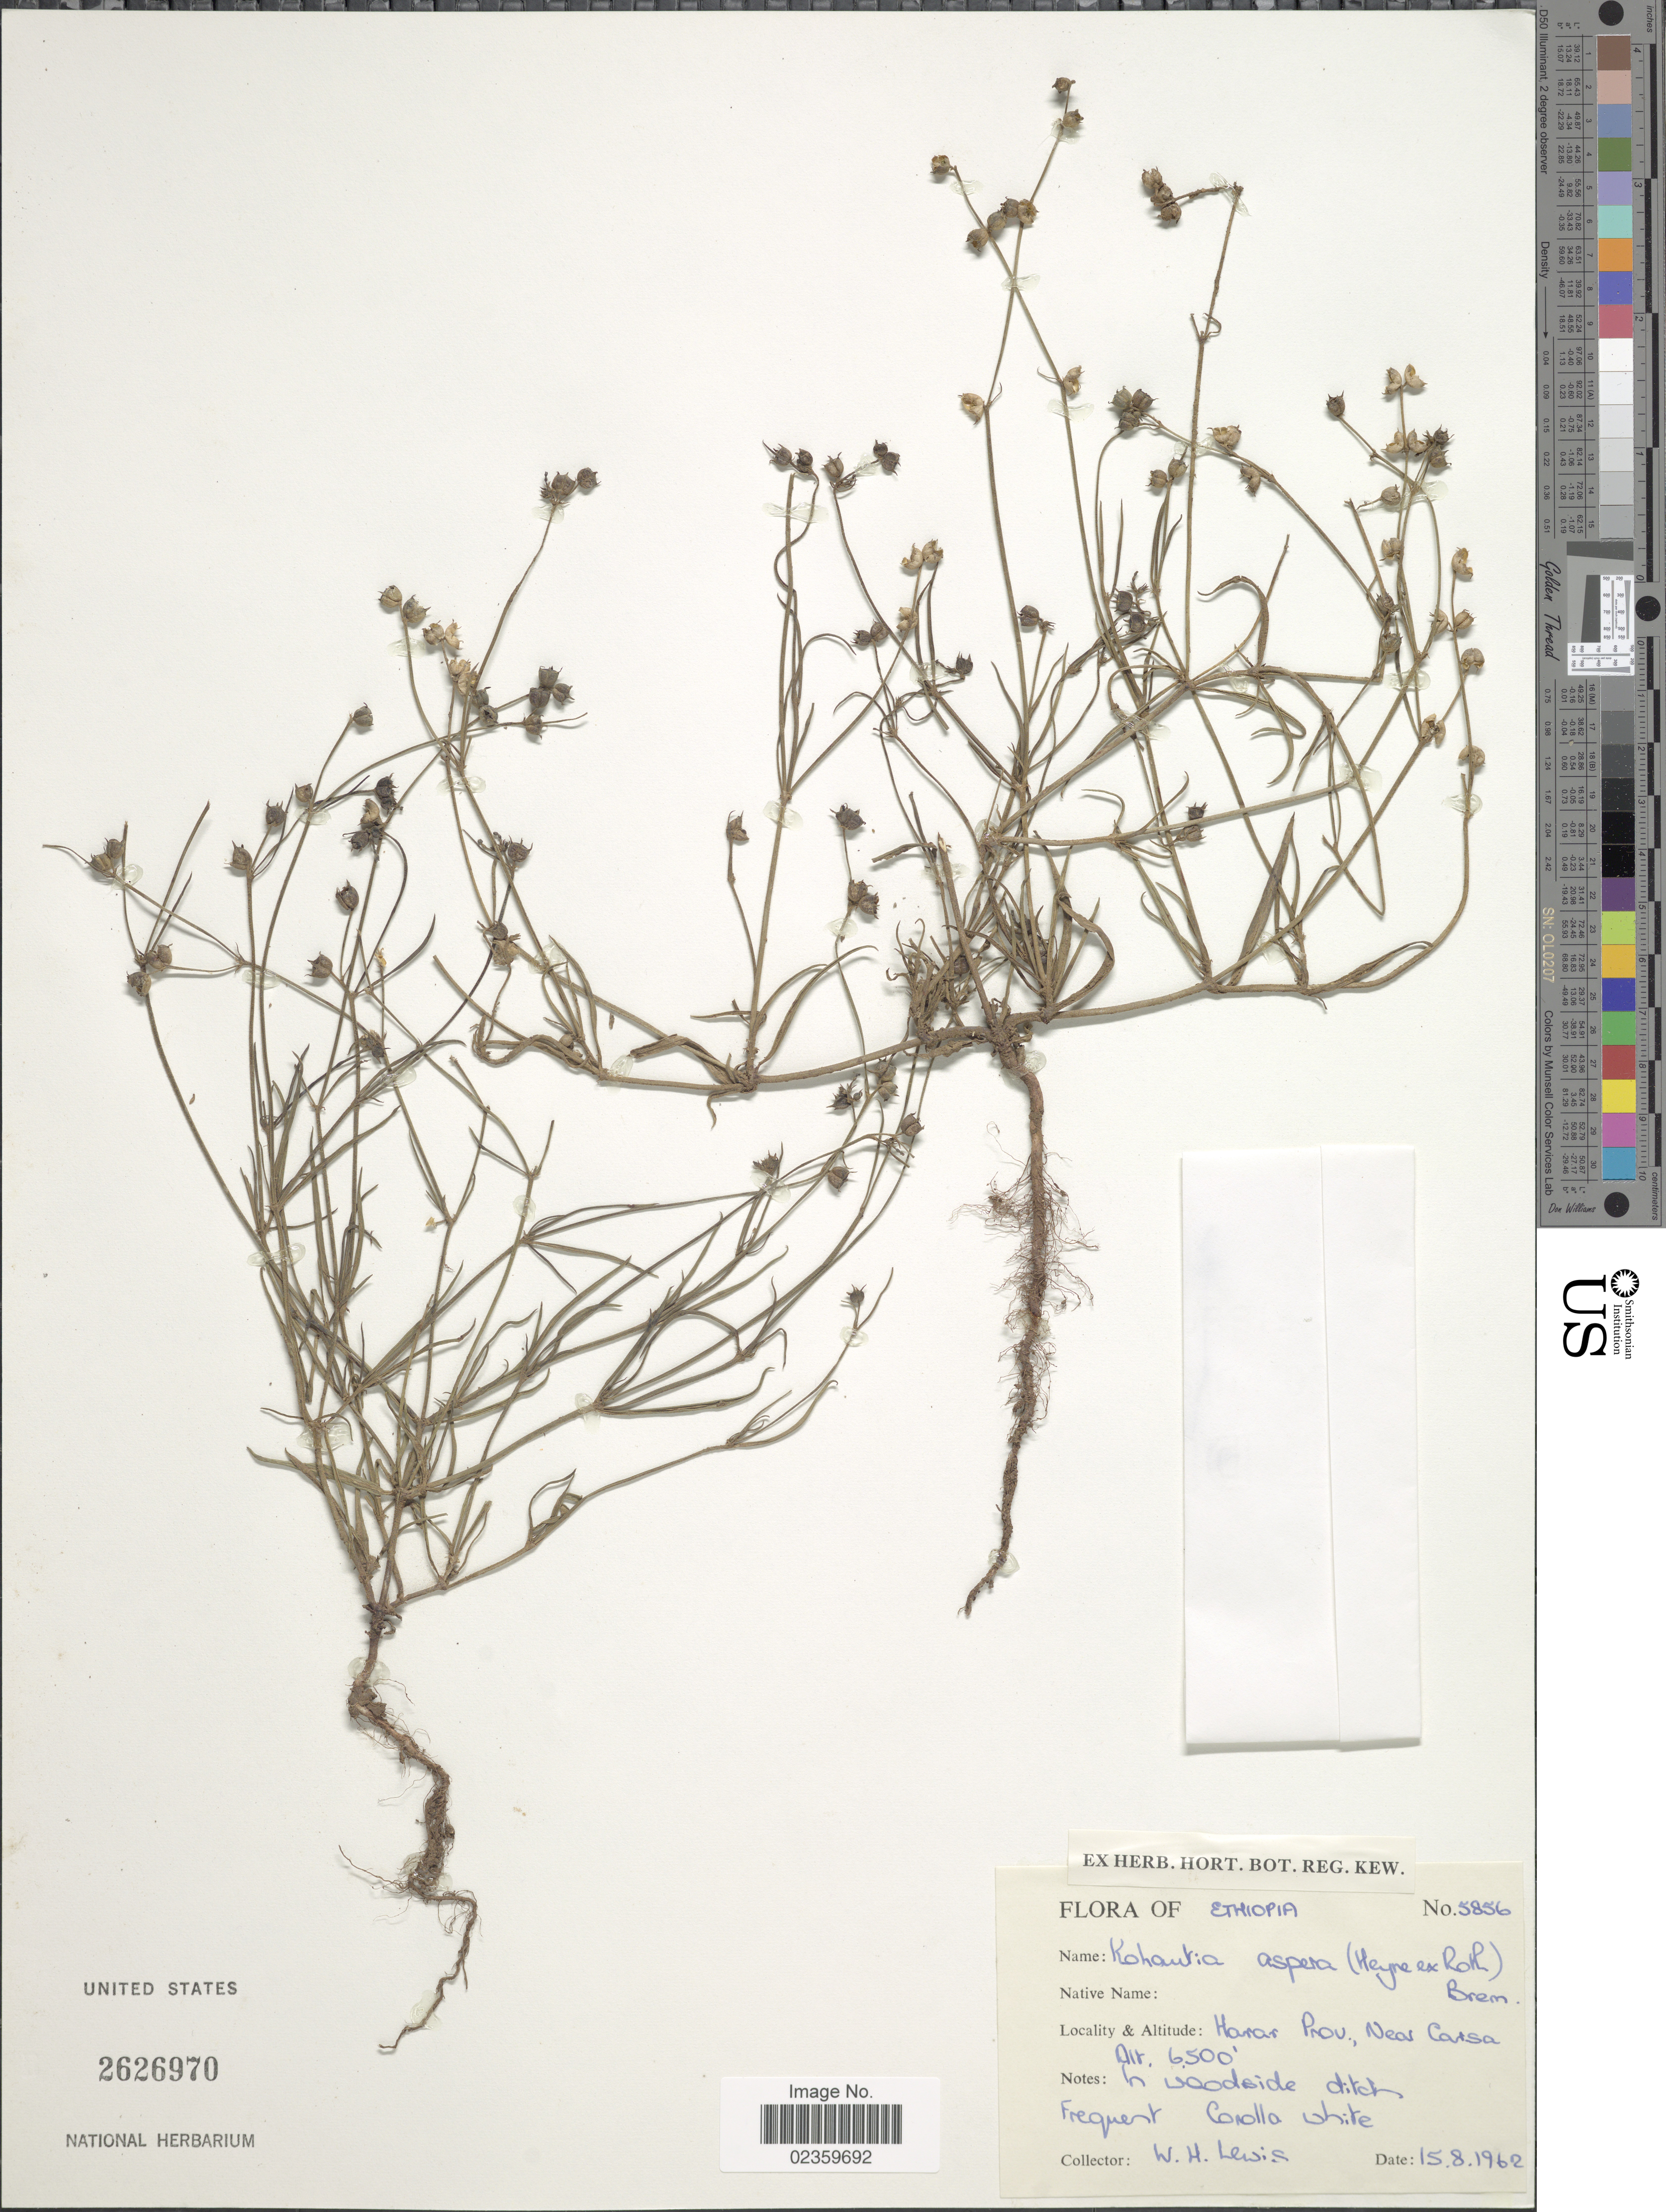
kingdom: Plantae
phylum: Tracheophyta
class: Magnoliopsida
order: Gentianales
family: Rubiaceae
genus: Kohautia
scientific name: Kohautia aspera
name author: (B. Heyne ex Roth) Bremek.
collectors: W. H. Lewis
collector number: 5856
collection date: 1962-08-15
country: Ethiopia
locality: Harar Prov., near Carsa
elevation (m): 1981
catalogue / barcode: US 2626970